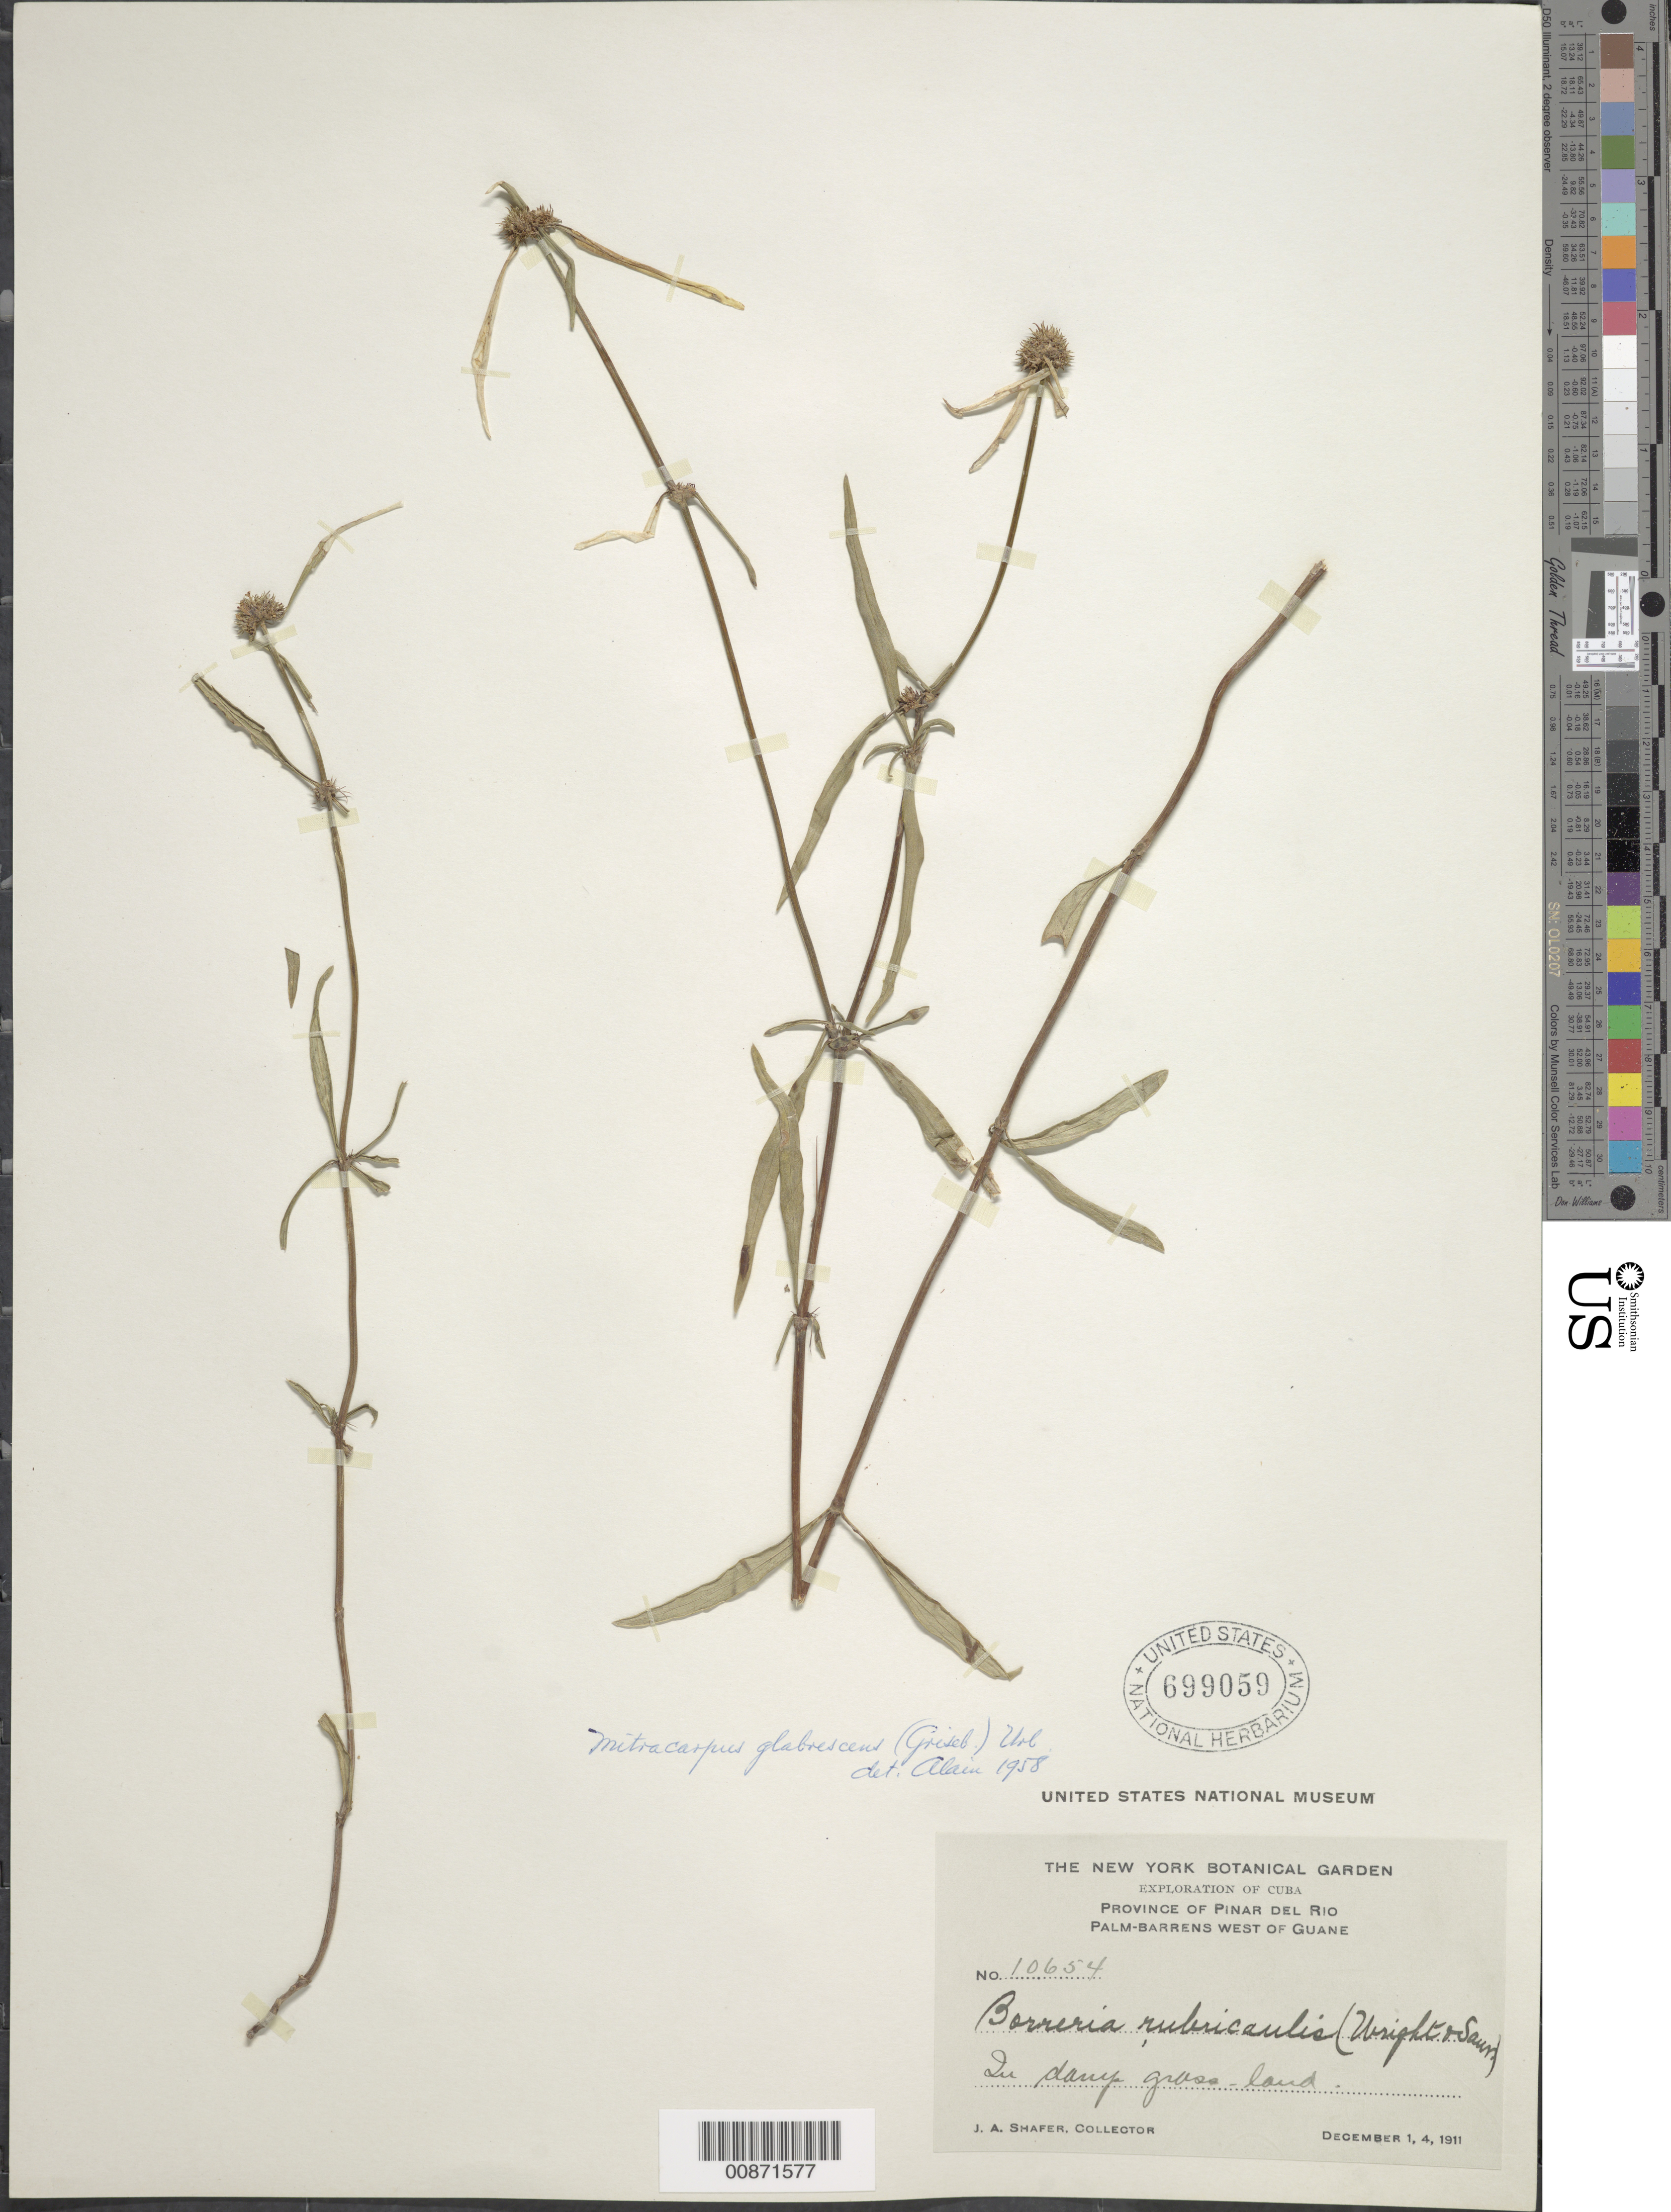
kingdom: Plantae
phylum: Tracheophyta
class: Magnoliopsida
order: Gentianales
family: Rubiaceae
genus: Mitracarpus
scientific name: Mitracarpus rhadinophyllus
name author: (B.L. Rob.) L.O. Williams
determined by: Liogier, Alain H.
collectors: J. A. Shafer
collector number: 10654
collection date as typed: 01 Dec 1911 and 04 Dec 1911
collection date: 1911-12-01,1911-12-04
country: Cuba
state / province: Pinar del Rio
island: Cuba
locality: Palm -barrens west of Guane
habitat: Palm-barrens, in damp grassland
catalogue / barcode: US 699059